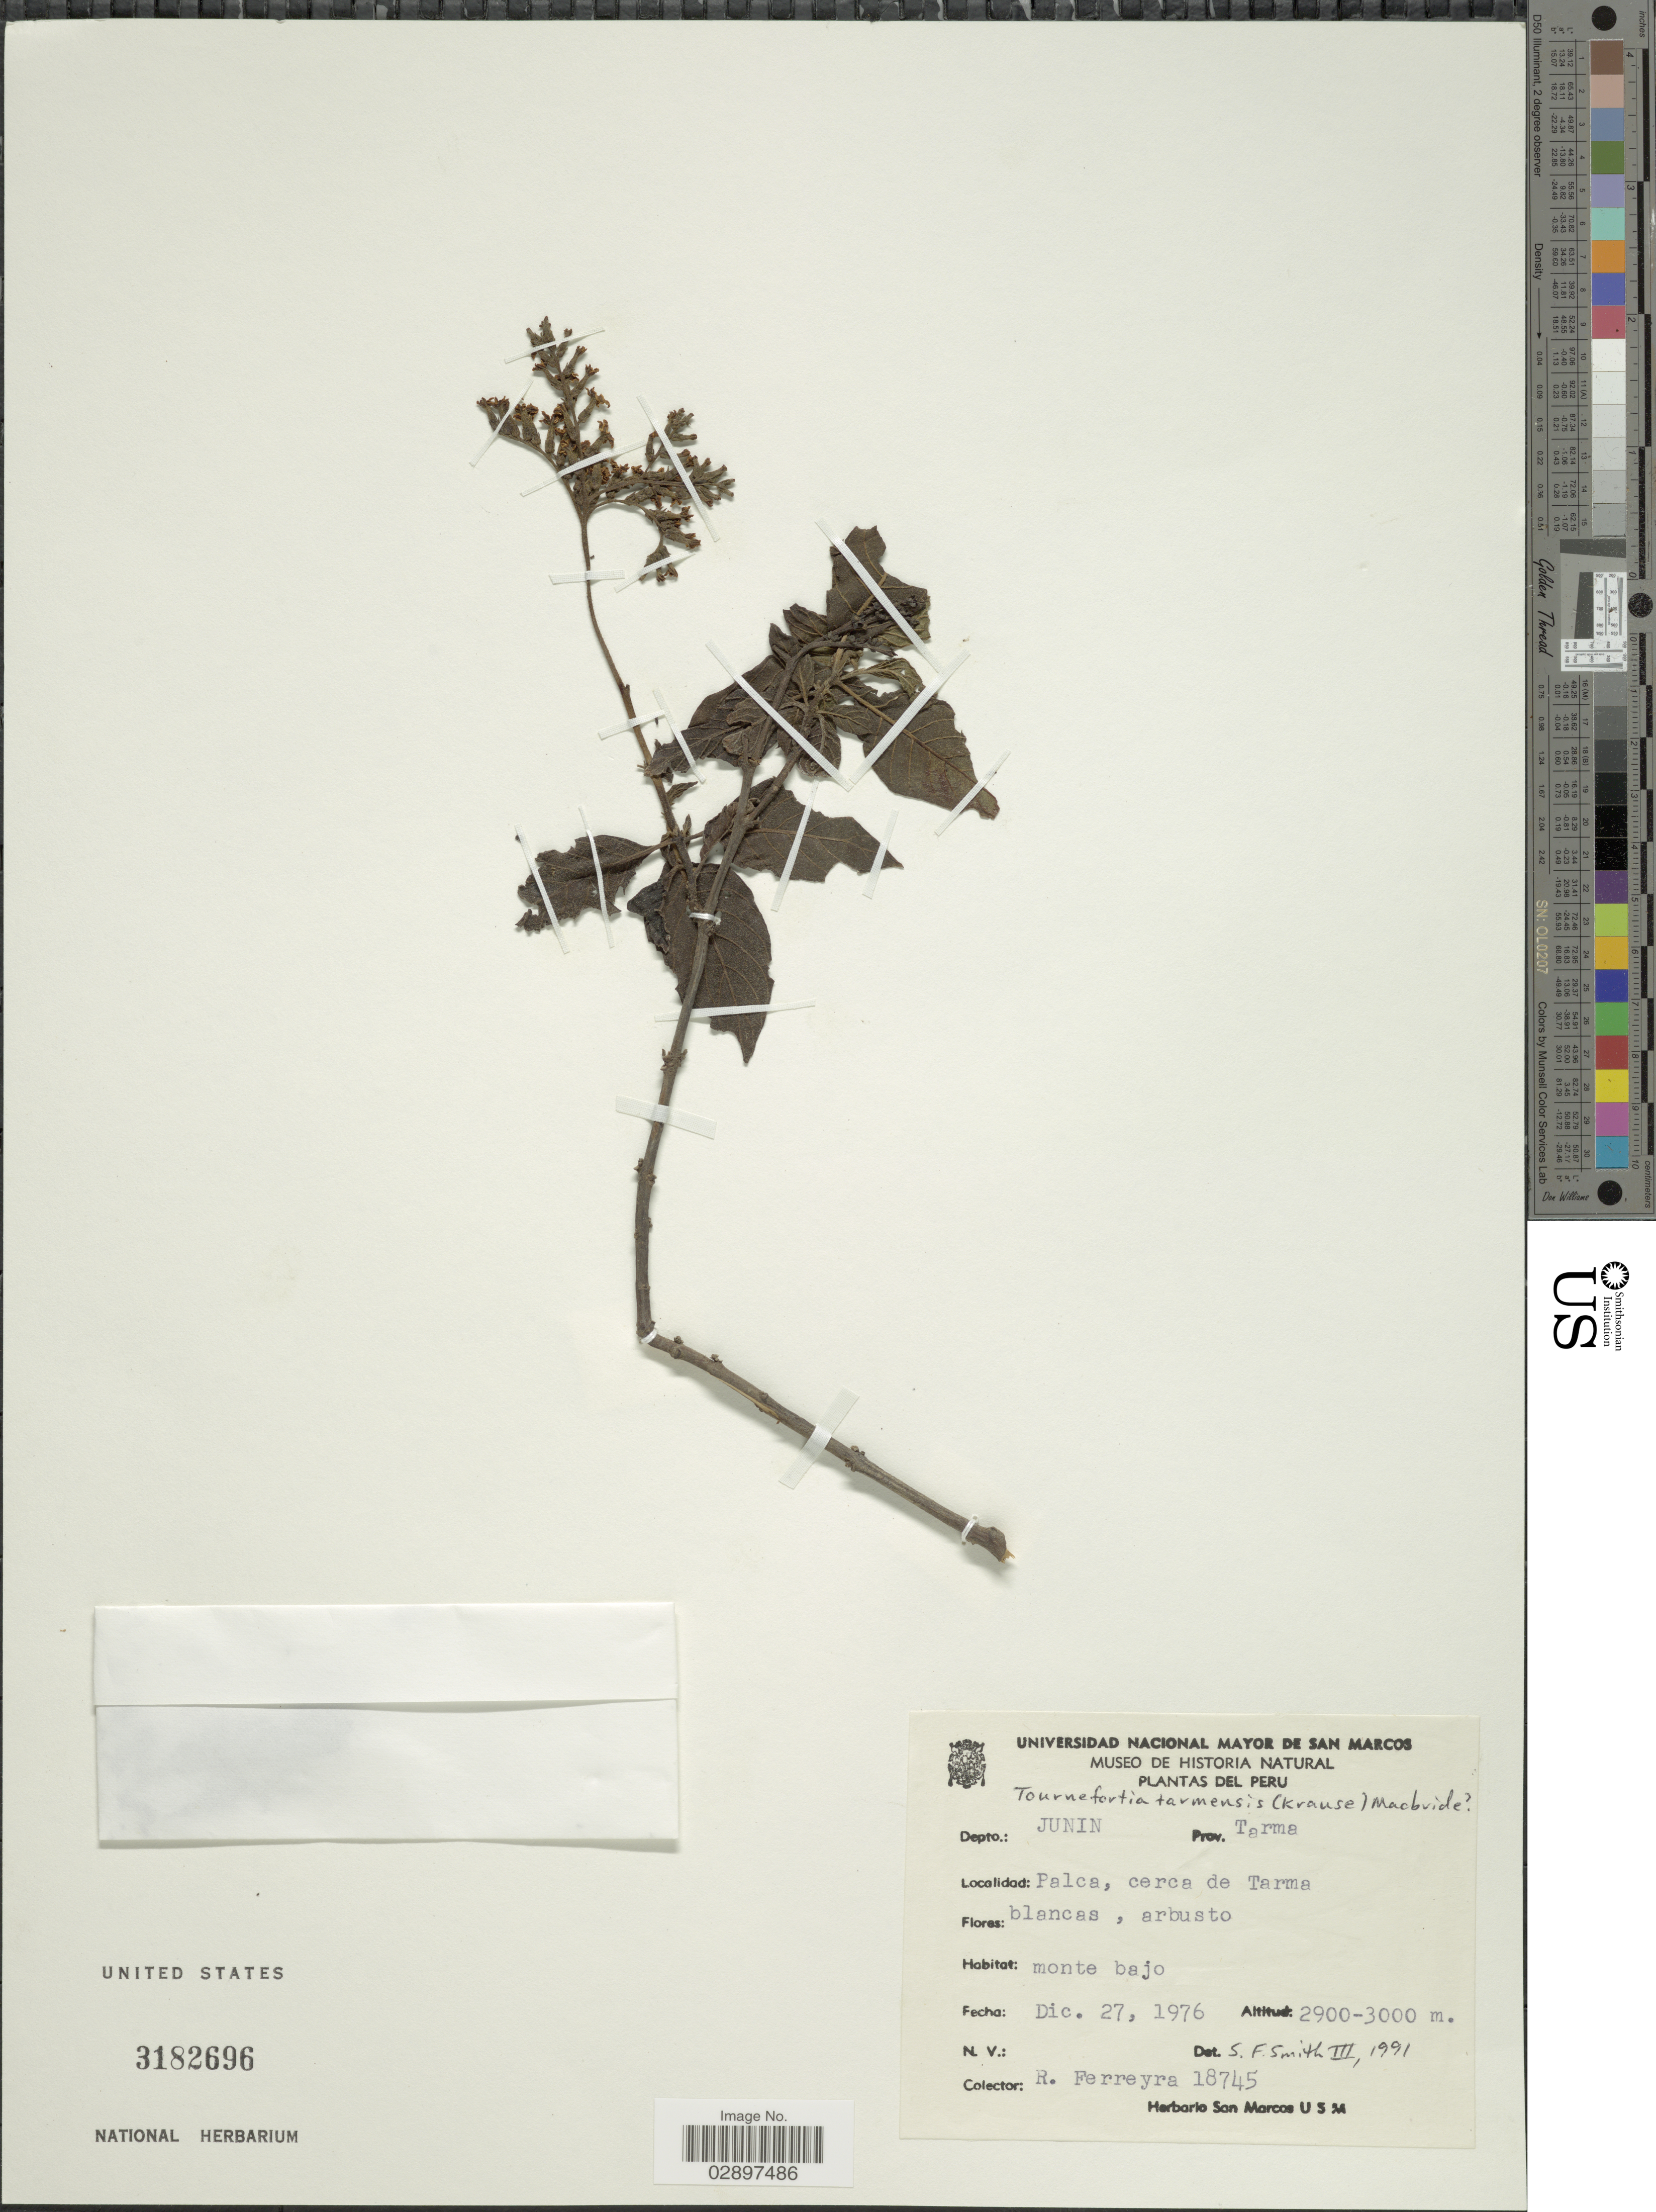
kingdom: Plantae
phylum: Tracheophyta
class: Magnoliopsida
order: Boraginales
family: Heliotropiaceae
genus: Tournefortia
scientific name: Tournefortia tarmensis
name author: (Krause) J.F. Macbr.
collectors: R. A. Ferreyra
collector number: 18745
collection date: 1976-12-27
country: Peru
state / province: Junín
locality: Depto.: Junin. Prov. Tarma. Palca, cerca de Tarma.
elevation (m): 2900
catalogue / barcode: US 3182696